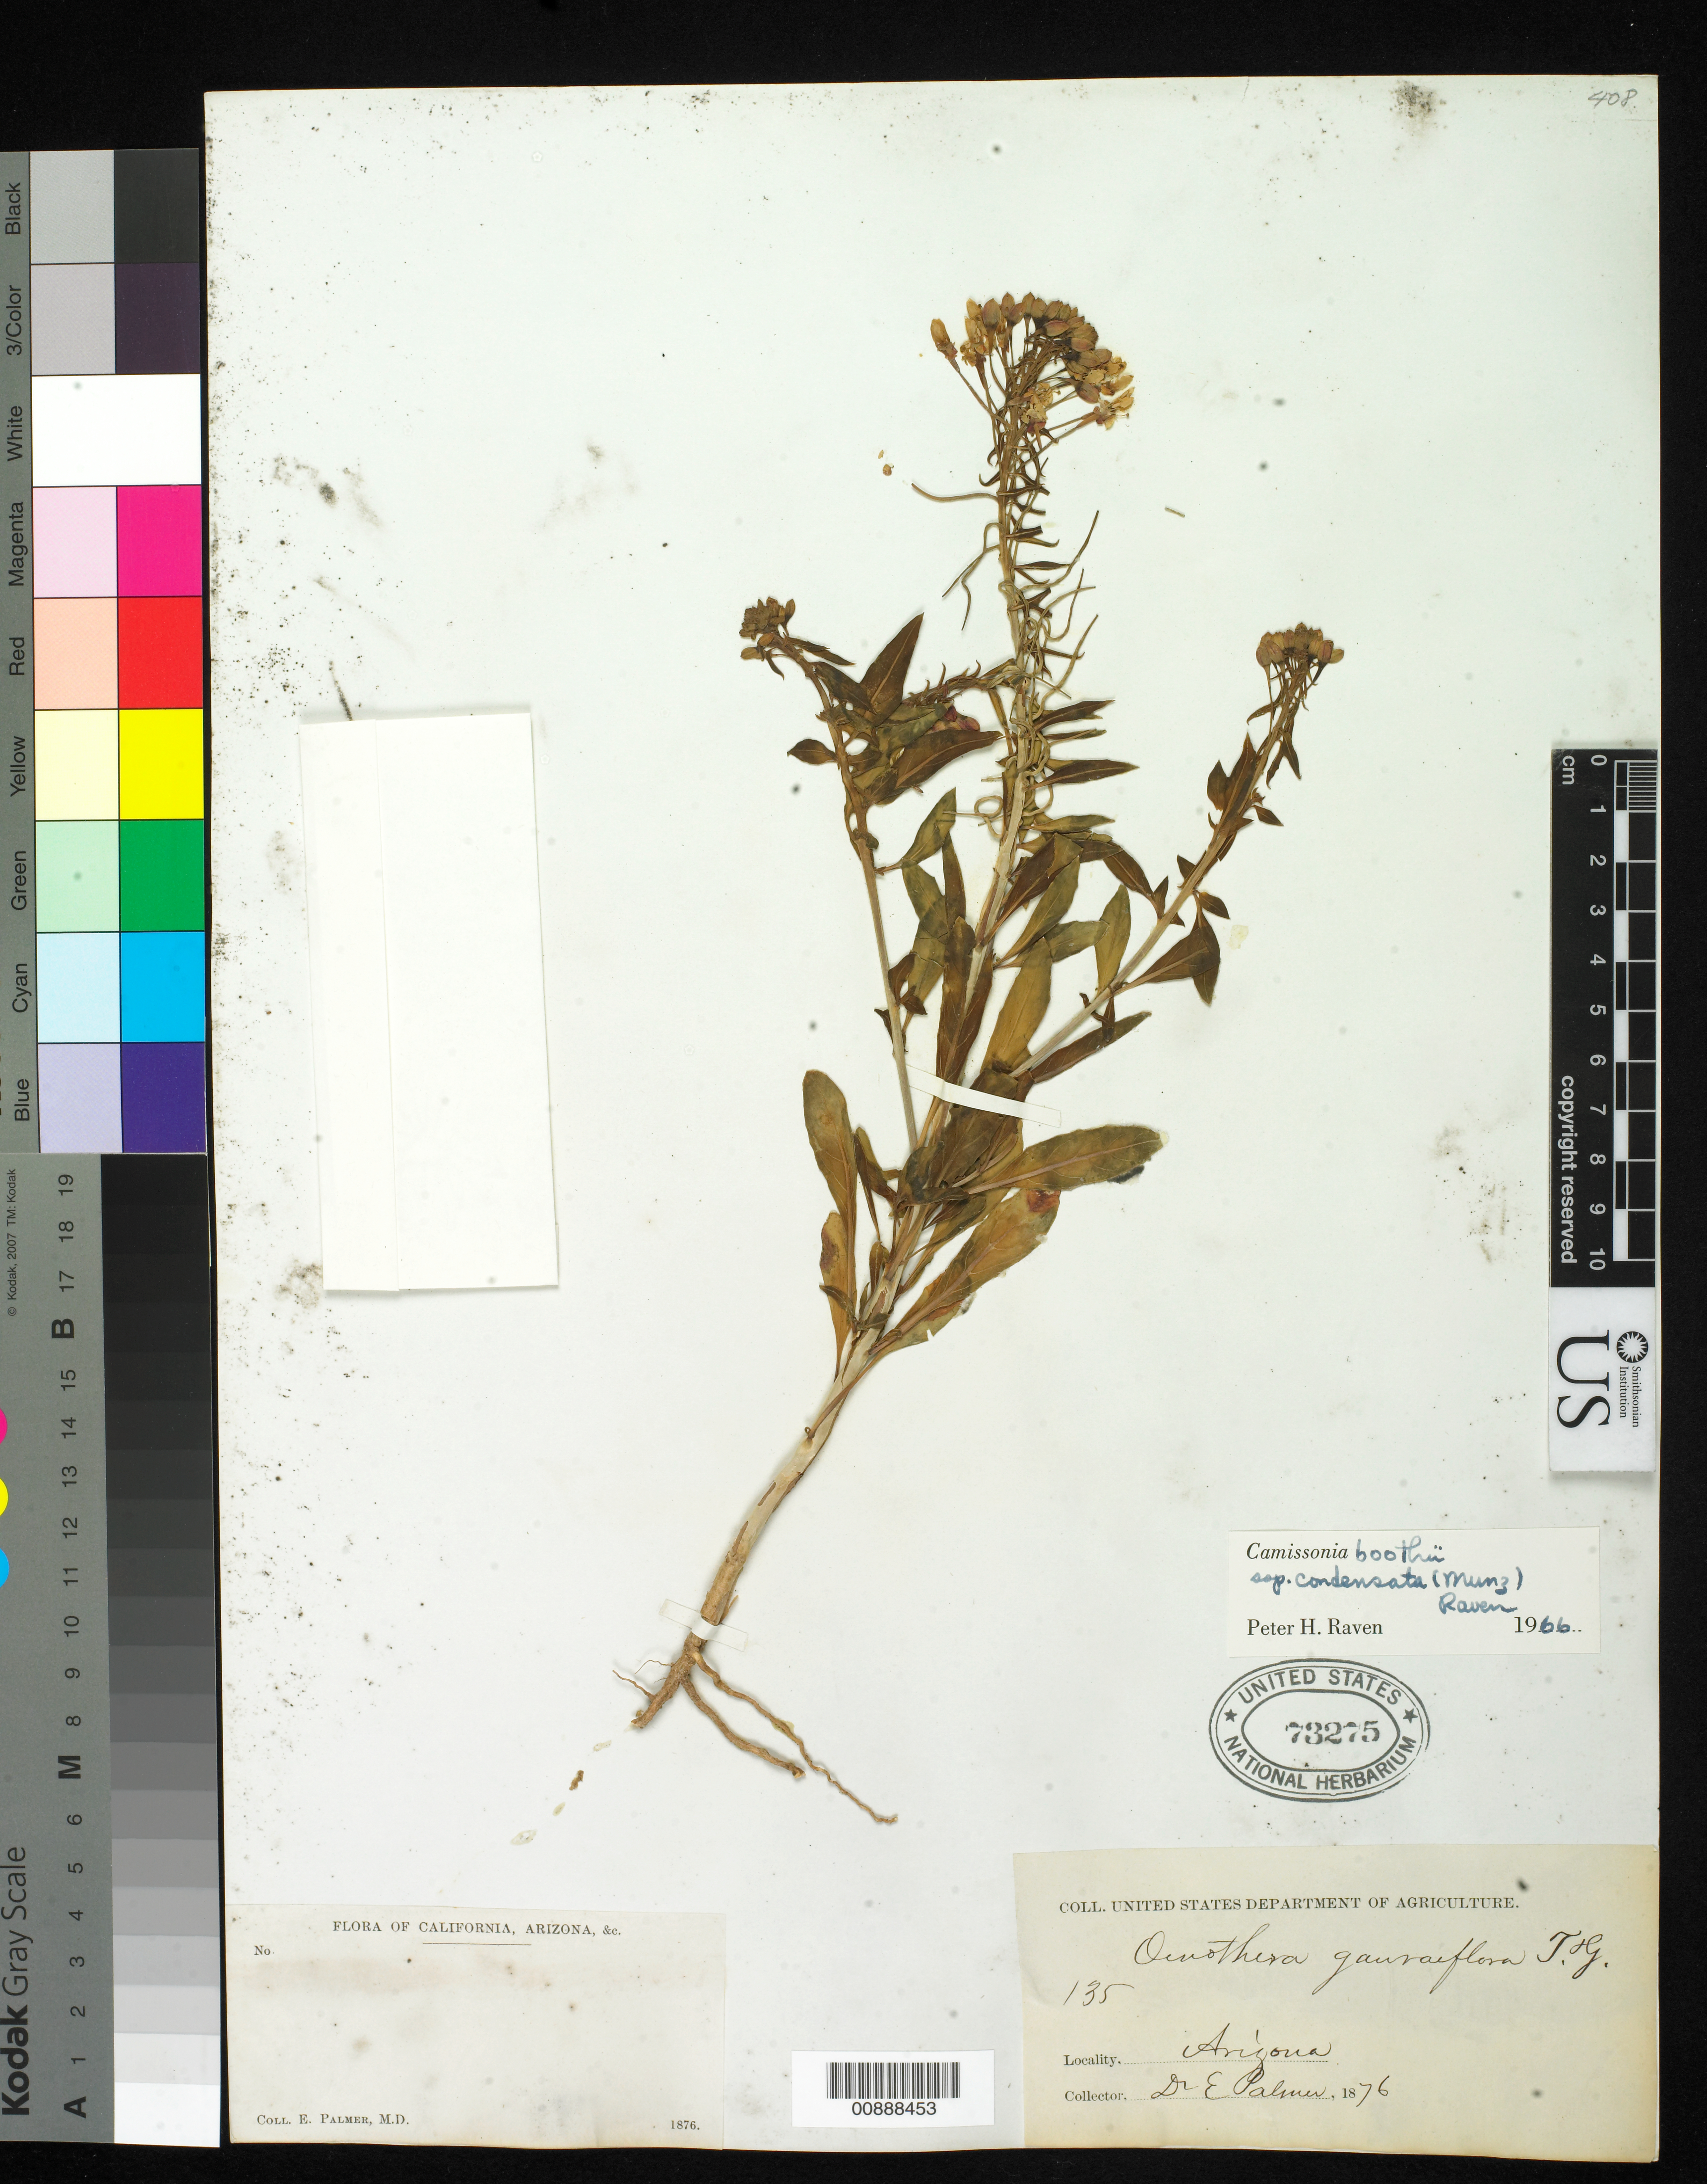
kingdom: Plantae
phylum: Tracheophyta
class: Magnoliopsida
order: Myrtales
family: Onagraceae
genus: Eremothera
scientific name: Eremothera boothii subsp. condensata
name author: (Munz) W.L. Wagner & Hoch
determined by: Wagner, W. L., (BOT), Smithsonian Institution - National Museum of Natural History (UNITED STATES)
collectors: E. Palmer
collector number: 135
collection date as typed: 1876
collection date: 1876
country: United States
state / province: Arizona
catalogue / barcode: US 73275